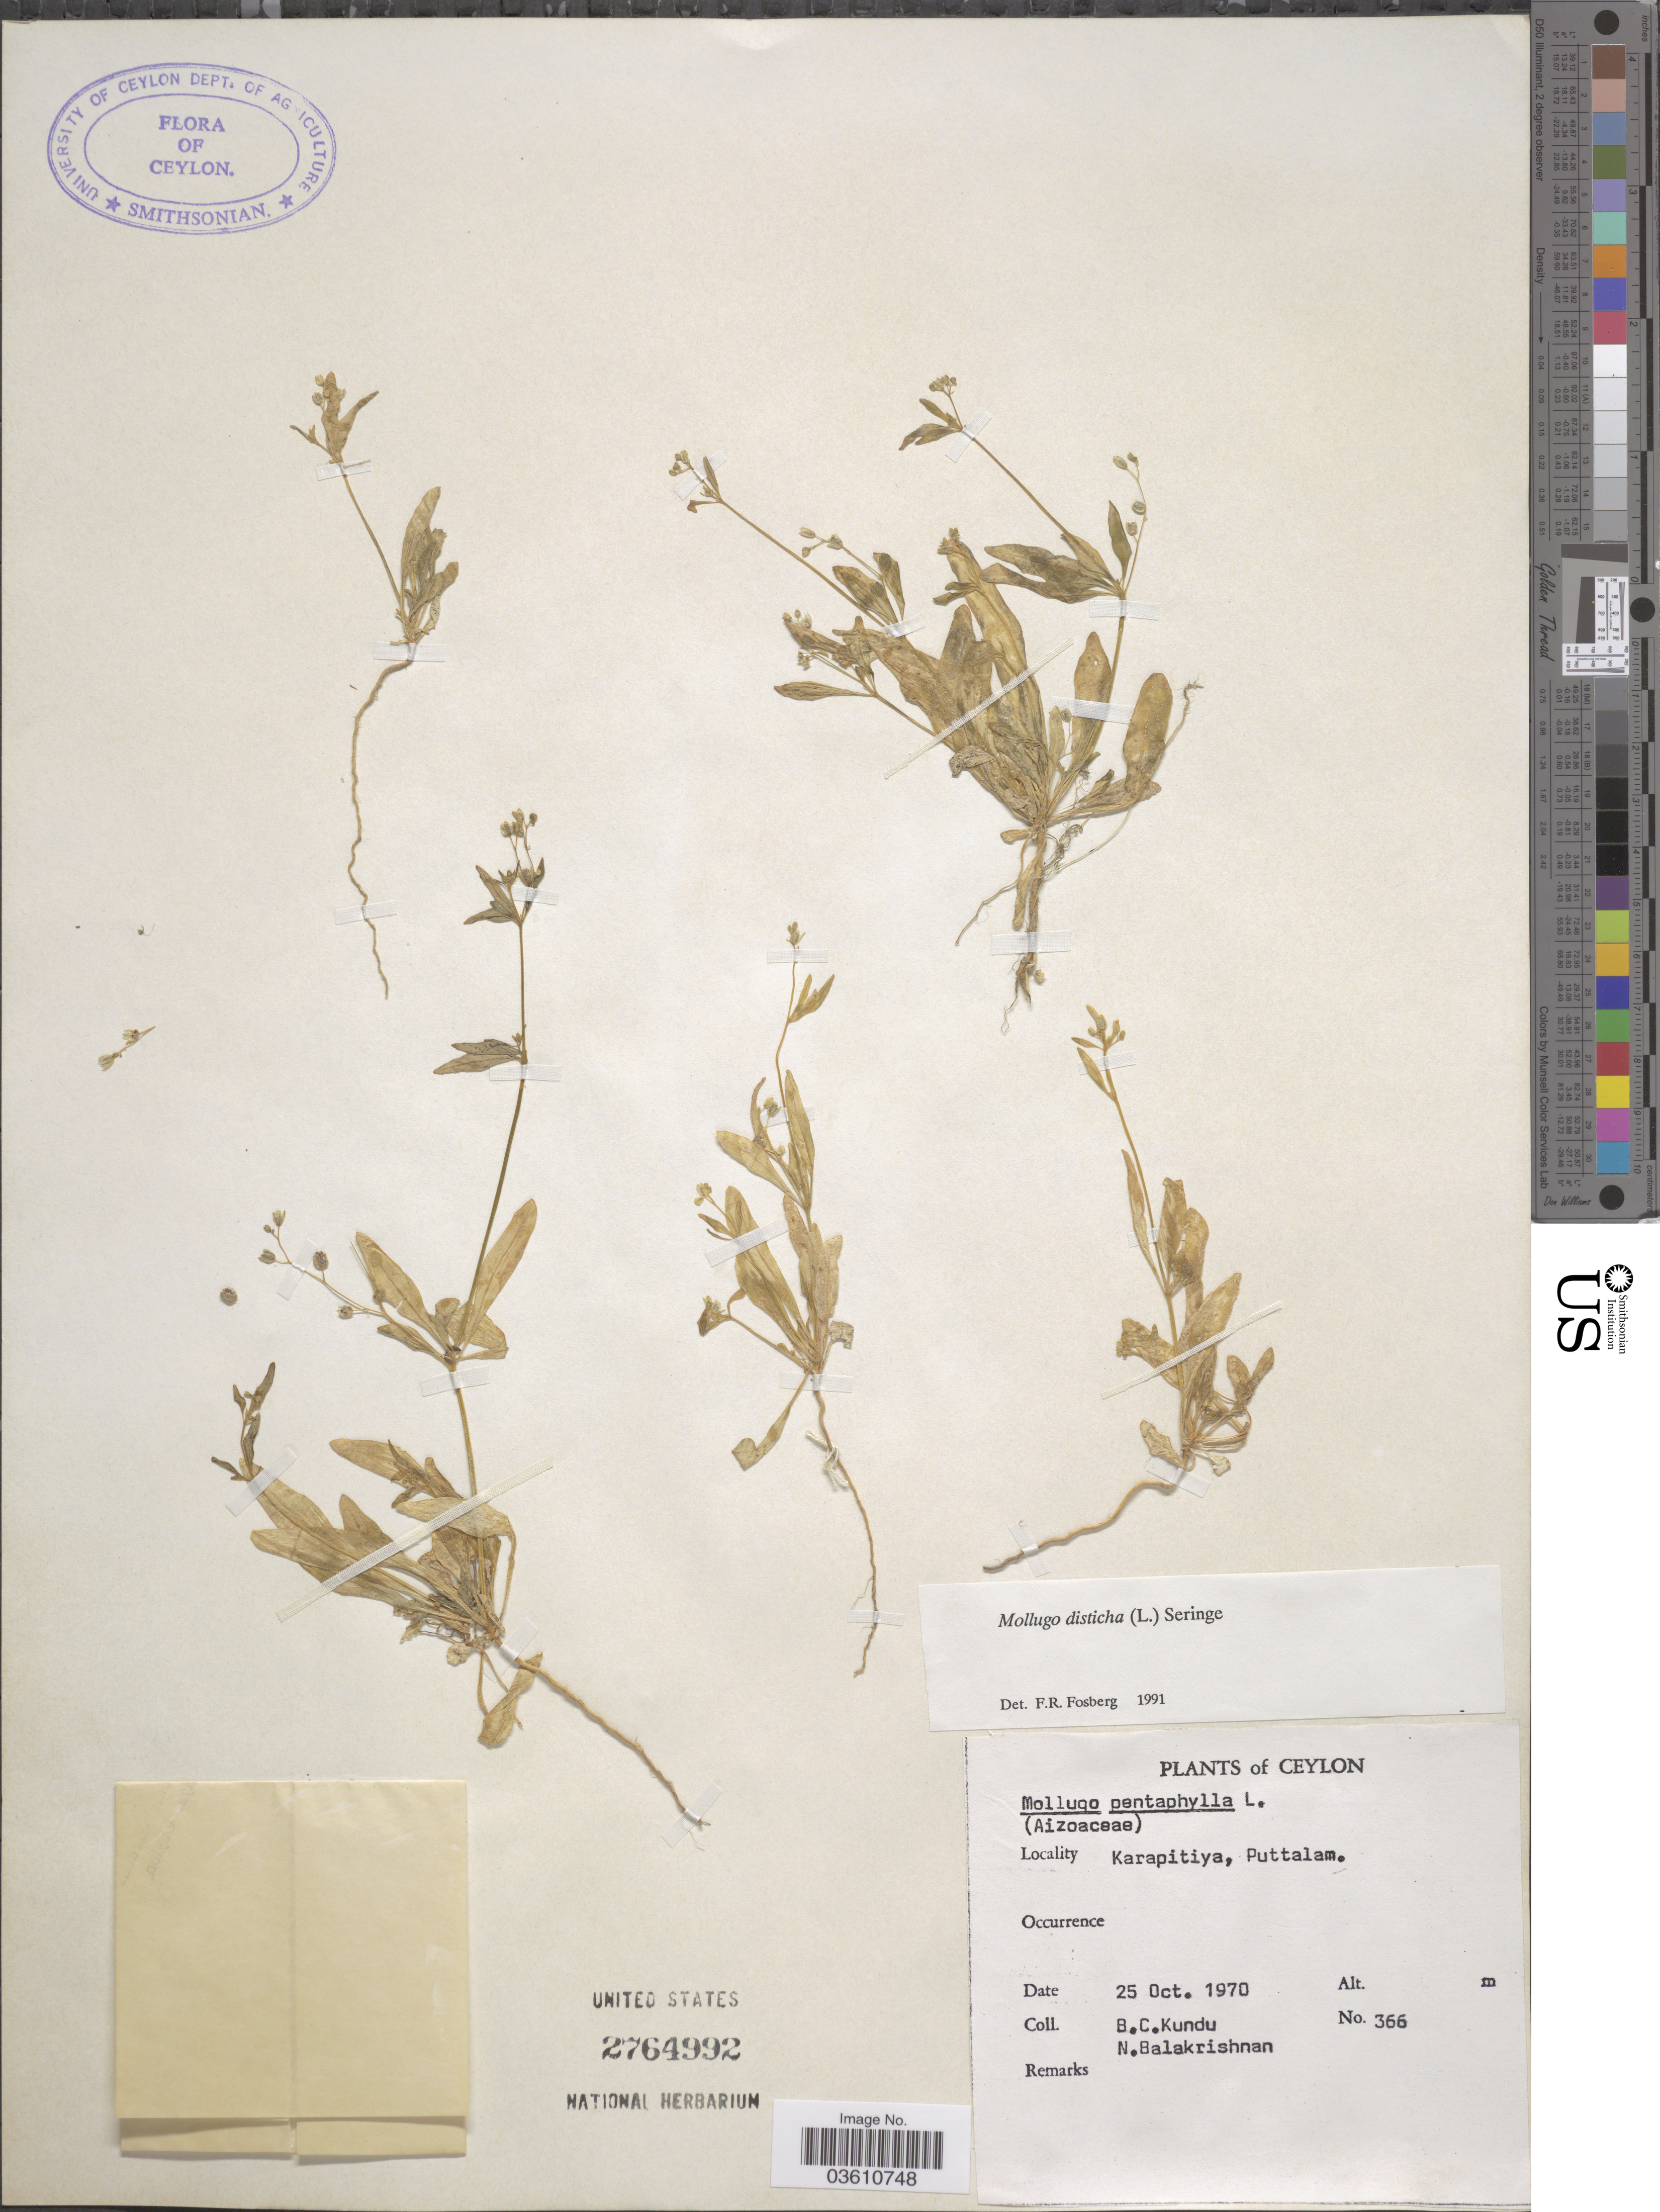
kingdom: Plantae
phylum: Tracheophyta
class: Magnoliopsida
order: Caryophyllales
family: Molluginaceae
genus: Mollugo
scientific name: Mollugo disticha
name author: Ser.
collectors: B. C. Kundu & N. Balakrishnan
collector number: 366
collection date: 1970-10-25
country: Sri Lanka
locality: Ceylon. Karapitiya, Puttalam.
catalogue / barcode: US 2764992